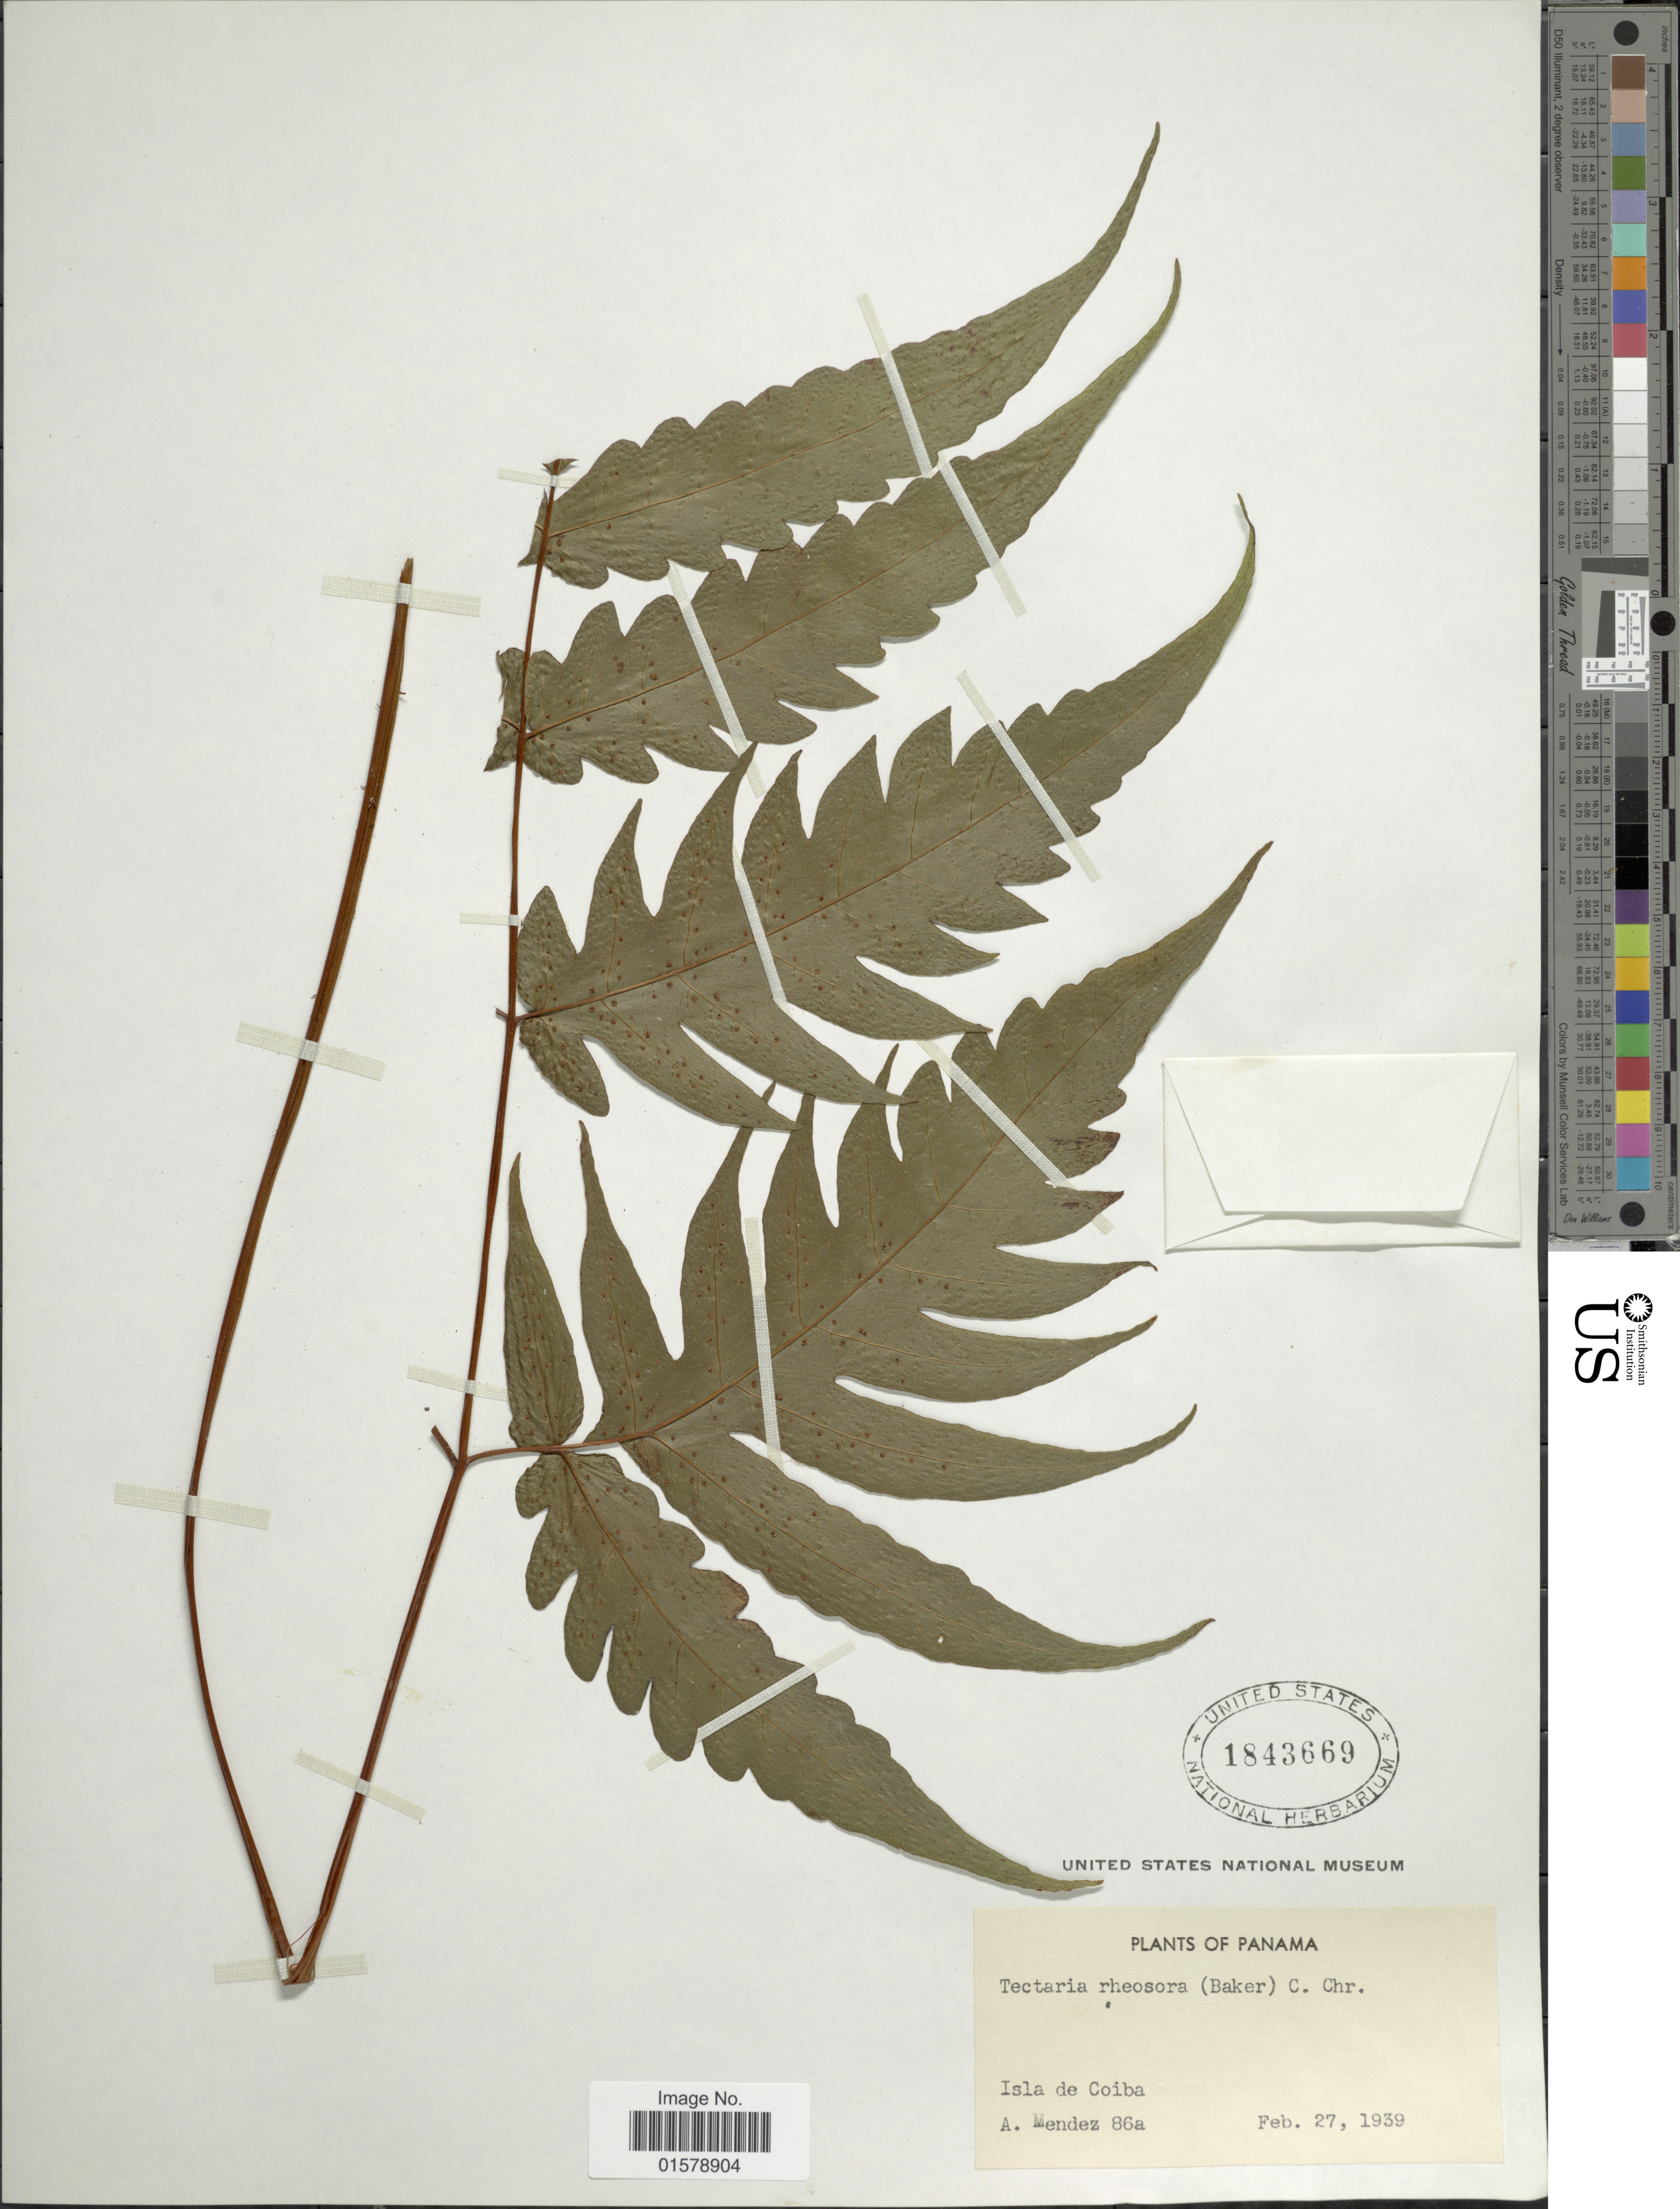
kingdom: Plantae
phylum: Tracheophyta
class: Polypodiopsida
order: Polypodiales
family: Tectariaceae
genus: Tectaria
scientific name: Tectaria rivalis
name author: (Mett. ex Kuhn) C. Chr.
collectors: A. Mendez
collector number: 86a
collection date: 1939-02-27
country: Panama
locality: Isla de Coiba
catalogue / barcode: US 1843669